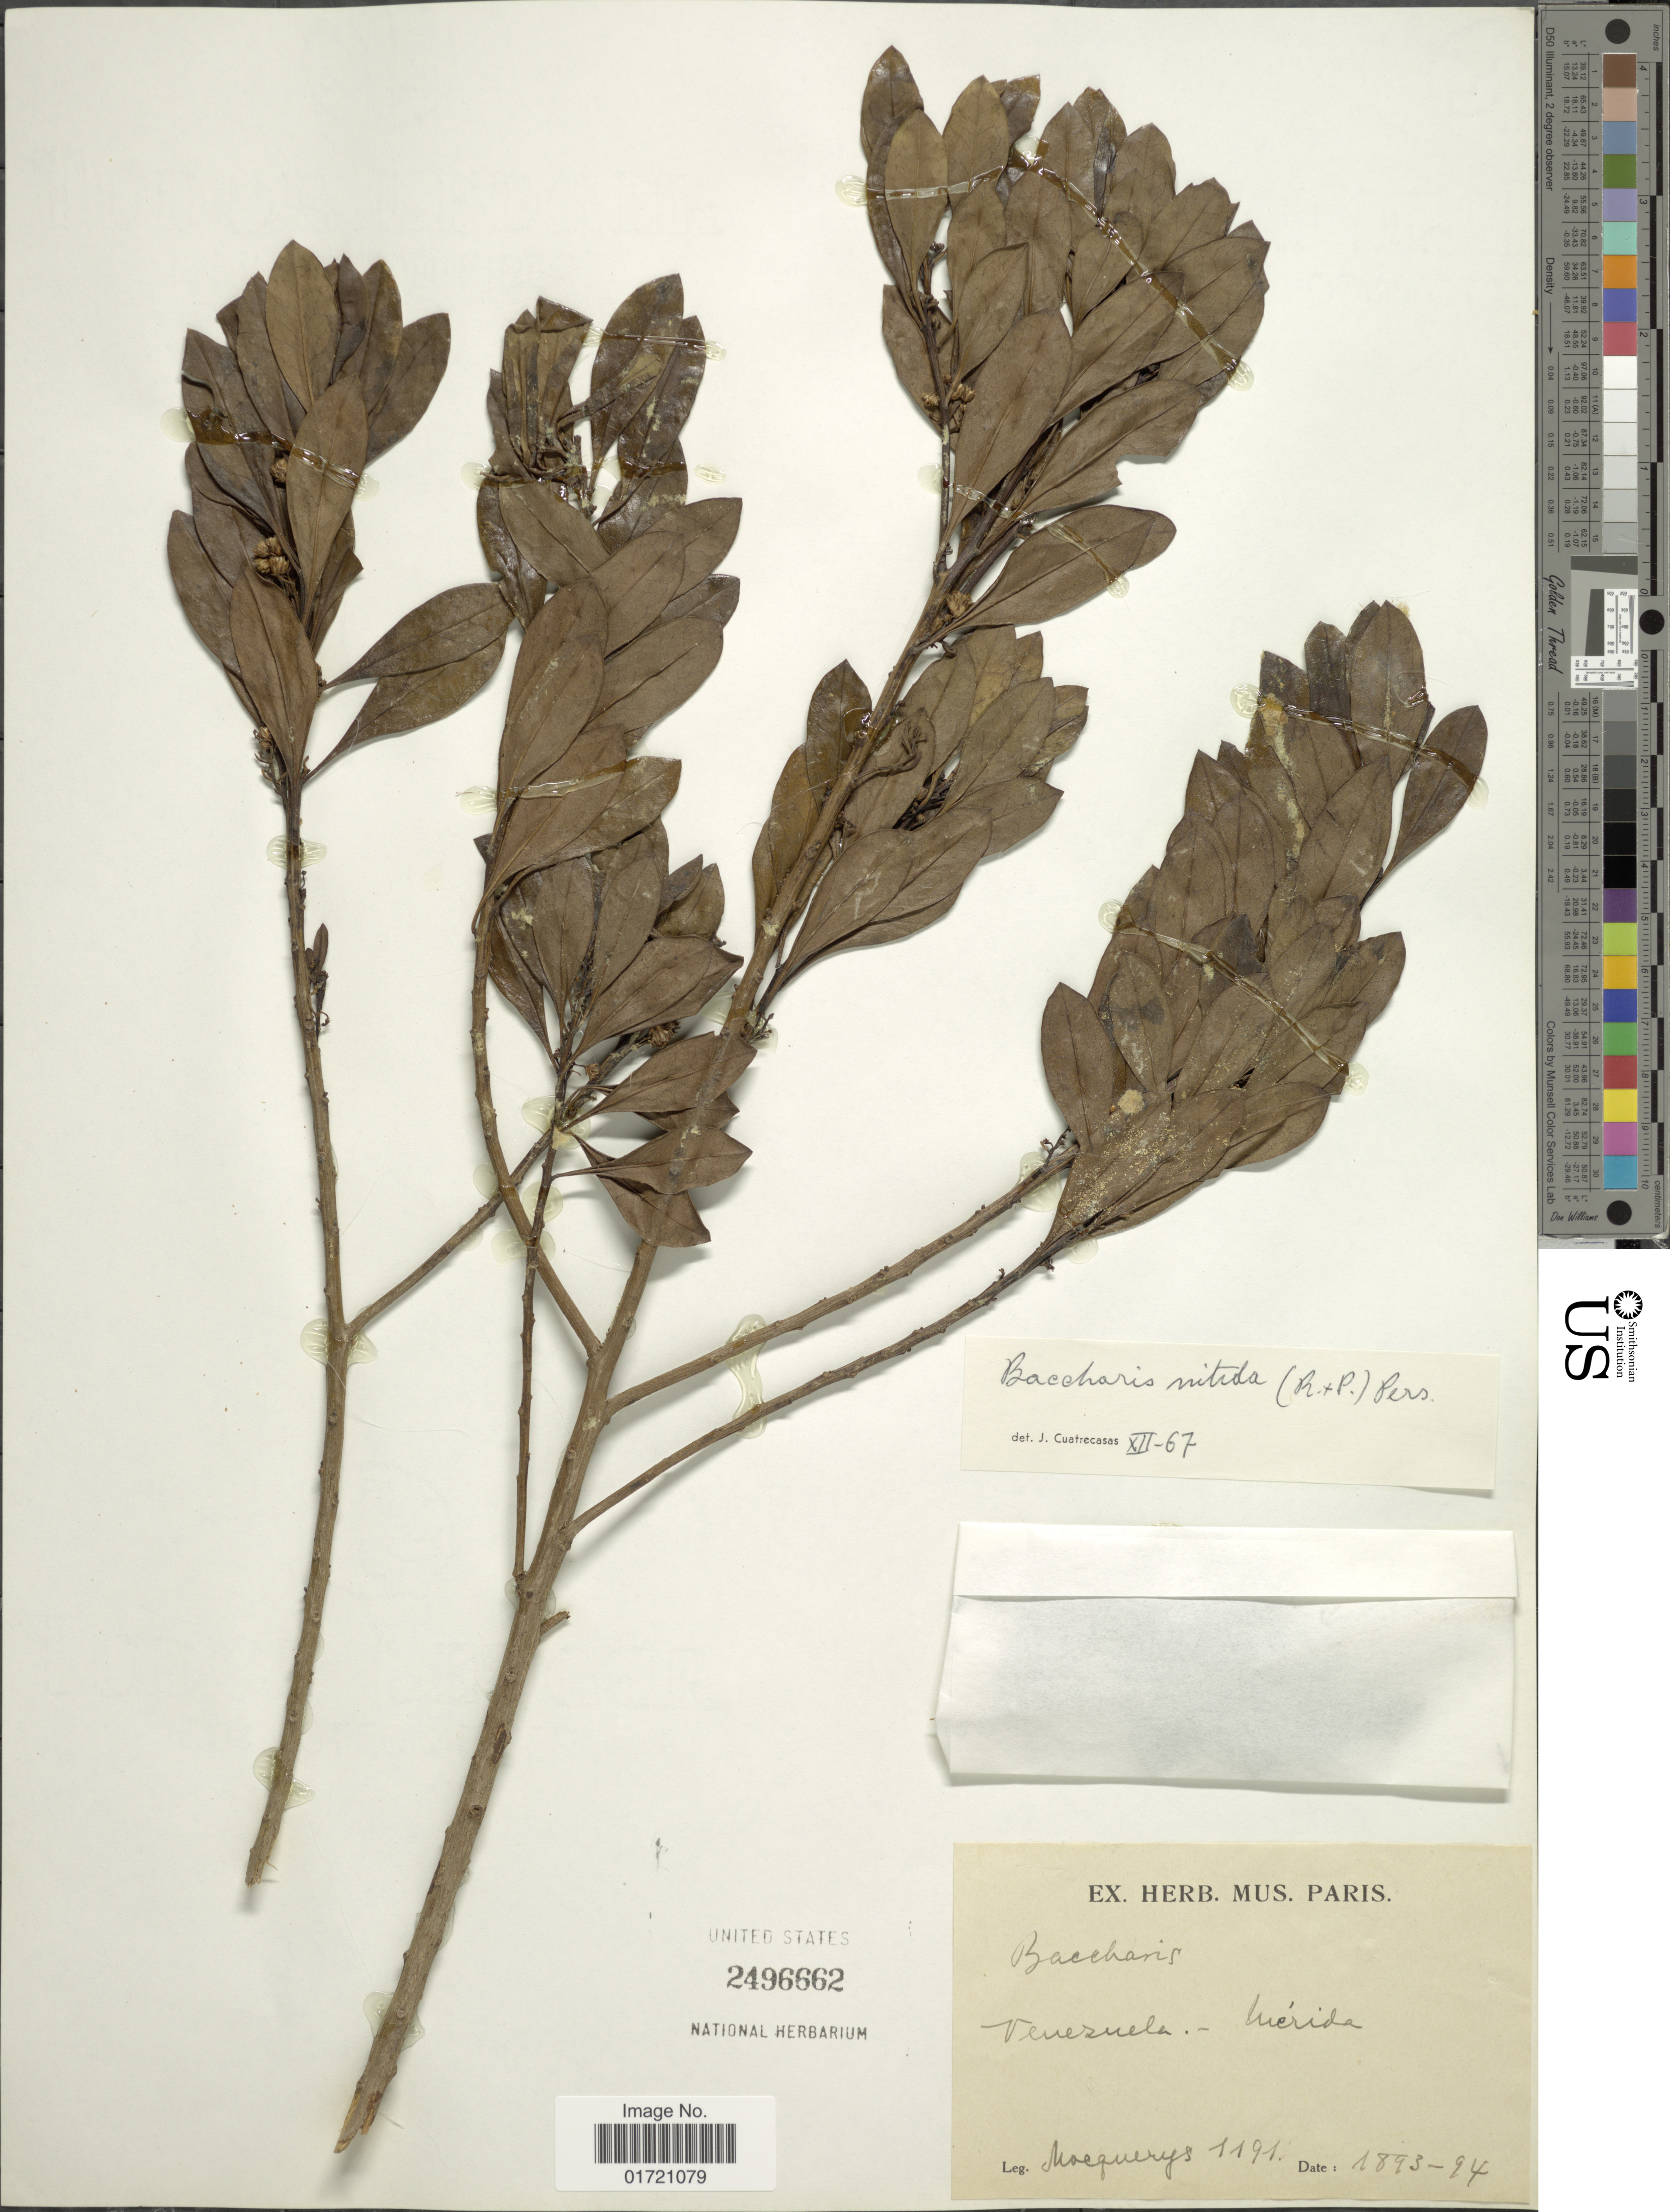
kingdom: Plantae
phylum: Tracheophyta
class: Magnoliopsida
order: Asterales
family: Asteraceae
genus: Baccharis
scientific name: Baccharis nitida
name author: (Ruiz & Pav.) Pers.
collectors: A. Mocquerys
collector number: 1191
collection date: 1893/1894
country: Venezuela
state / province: Mérida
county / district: Libertador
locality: Mérida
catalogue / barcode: US 2496662